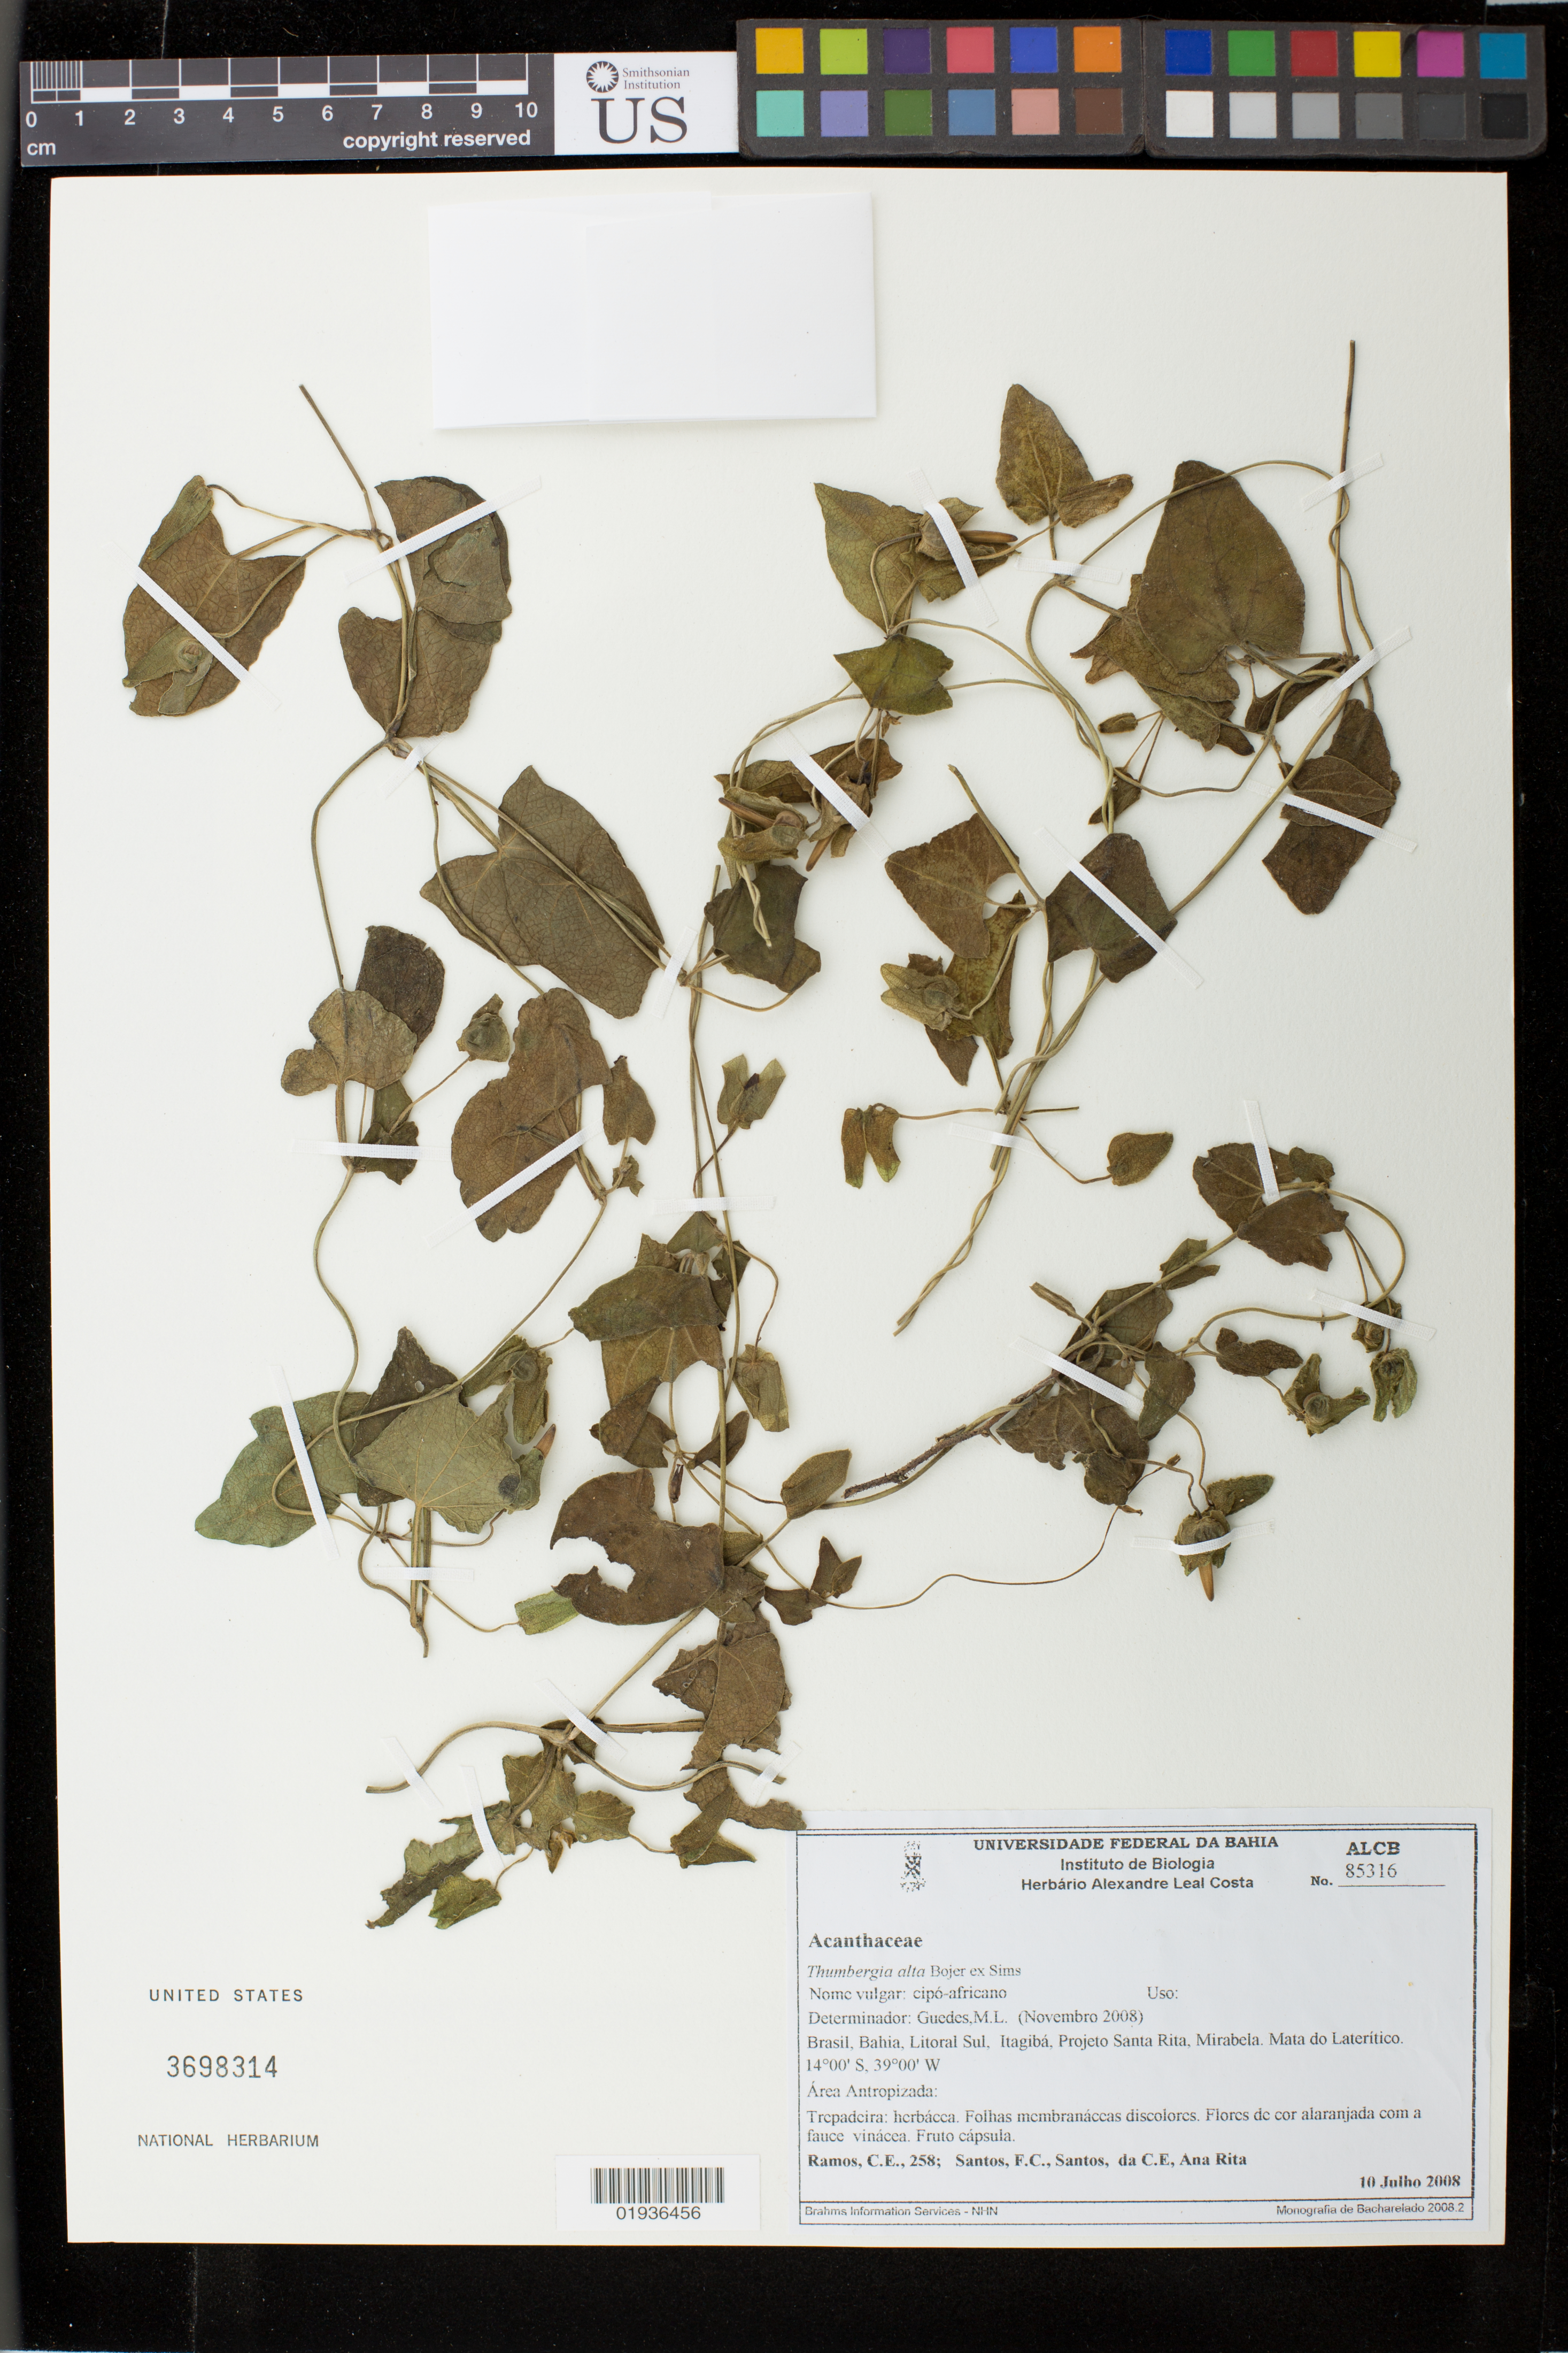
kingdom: Plantae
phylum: Tracheophyta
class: Magnoliopsida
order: Lamiales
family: Acanthaceae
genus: Thunbergia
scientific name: Thunbergia alata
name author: Bojer ex Sims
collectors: C. E. Ramos, F. Santos, C. Santos & A. Rita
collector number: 258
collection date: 2008-07-10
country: Brazil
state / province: Bahia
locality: Itagiba, Litoral Sul, Projeto Santa Rita, Mirabela. Mata do Lateritico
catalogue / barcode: US 3698314